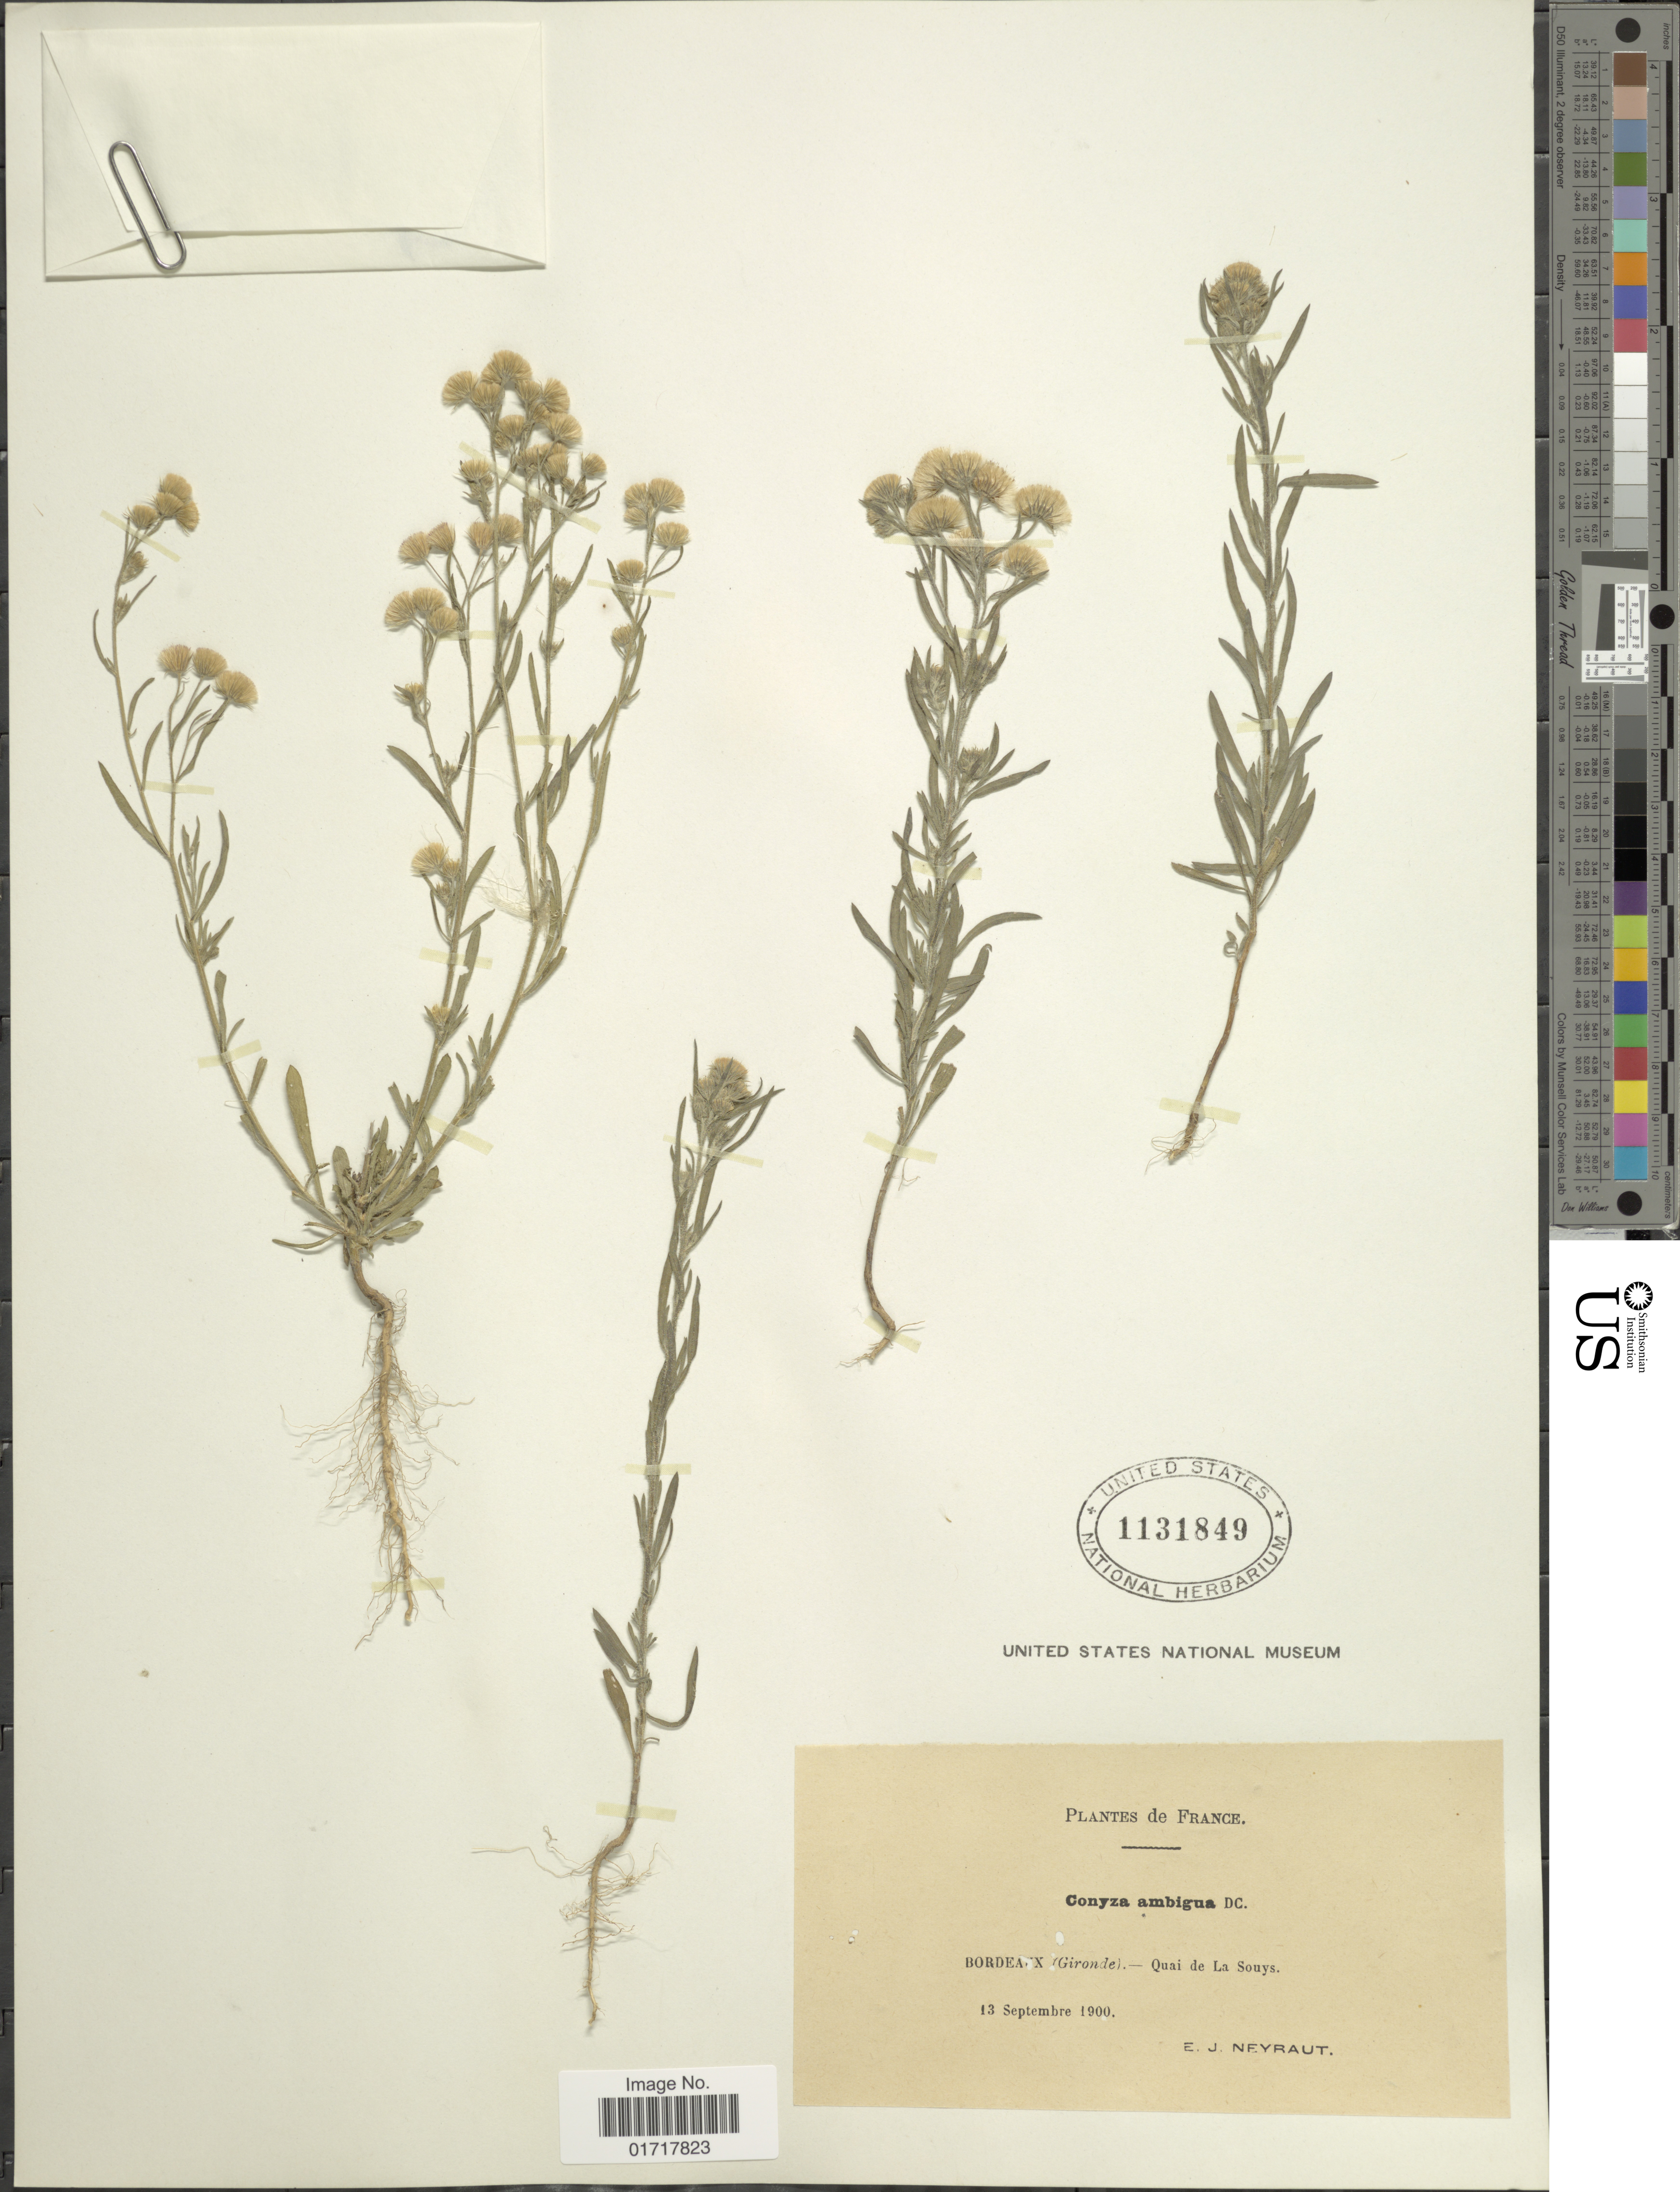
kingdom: Plantae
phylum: Tracheophyta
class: Magnoliopsida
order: Asterales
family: Asteraceae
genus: Conyza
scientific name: Conyza ambigua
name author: DC.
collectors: E. Neyraut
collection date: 1900-09-13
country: France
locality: Bordeaux (Gironde). - Quai de La Souys.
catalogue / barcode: US 1131849